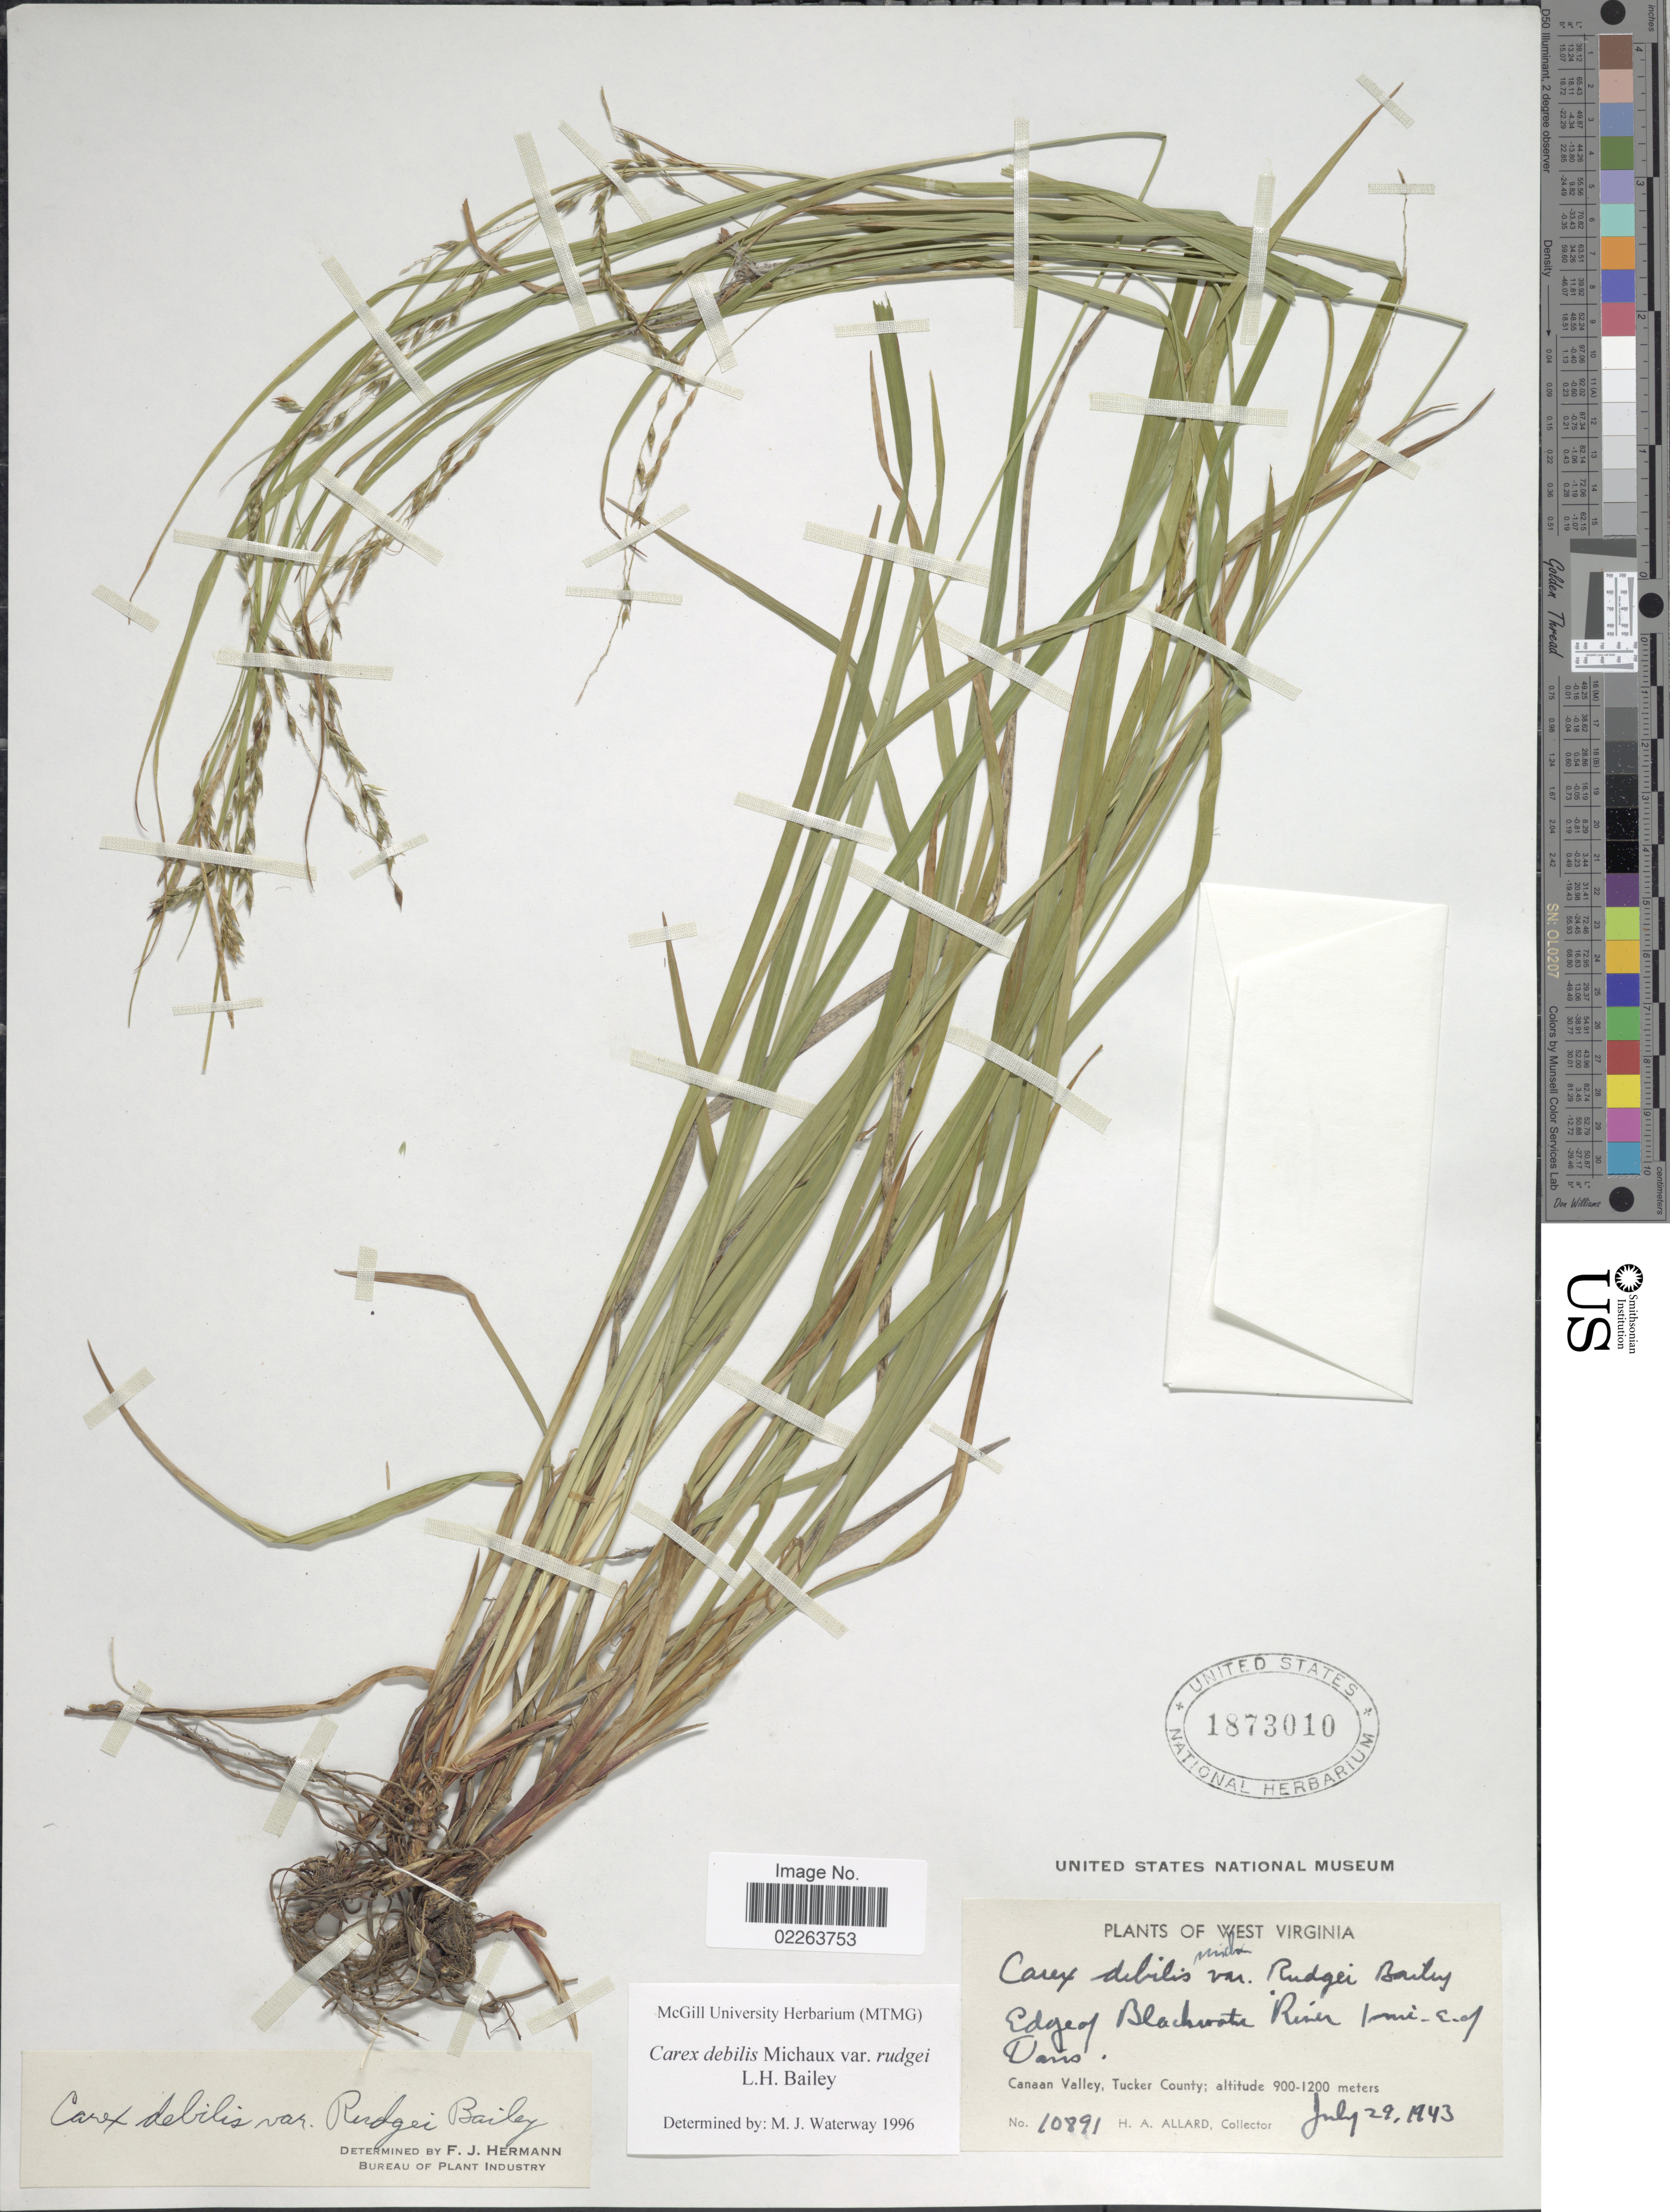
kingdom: Plantae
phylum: Tracheophyta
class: Liliopsida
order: Poales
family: Cyperaceae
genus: Carex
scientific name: Carex flexuosa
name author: Muhl. ex Willd.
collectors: H. A. Allard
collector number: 10891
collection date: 1943-07-29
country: United States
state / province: West Virginia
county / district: Tucker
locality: Edge of Blackwater River 1 mi. E. of Davis. Canaan Valley, Tucker County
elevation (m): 900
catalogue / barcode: US 1873010